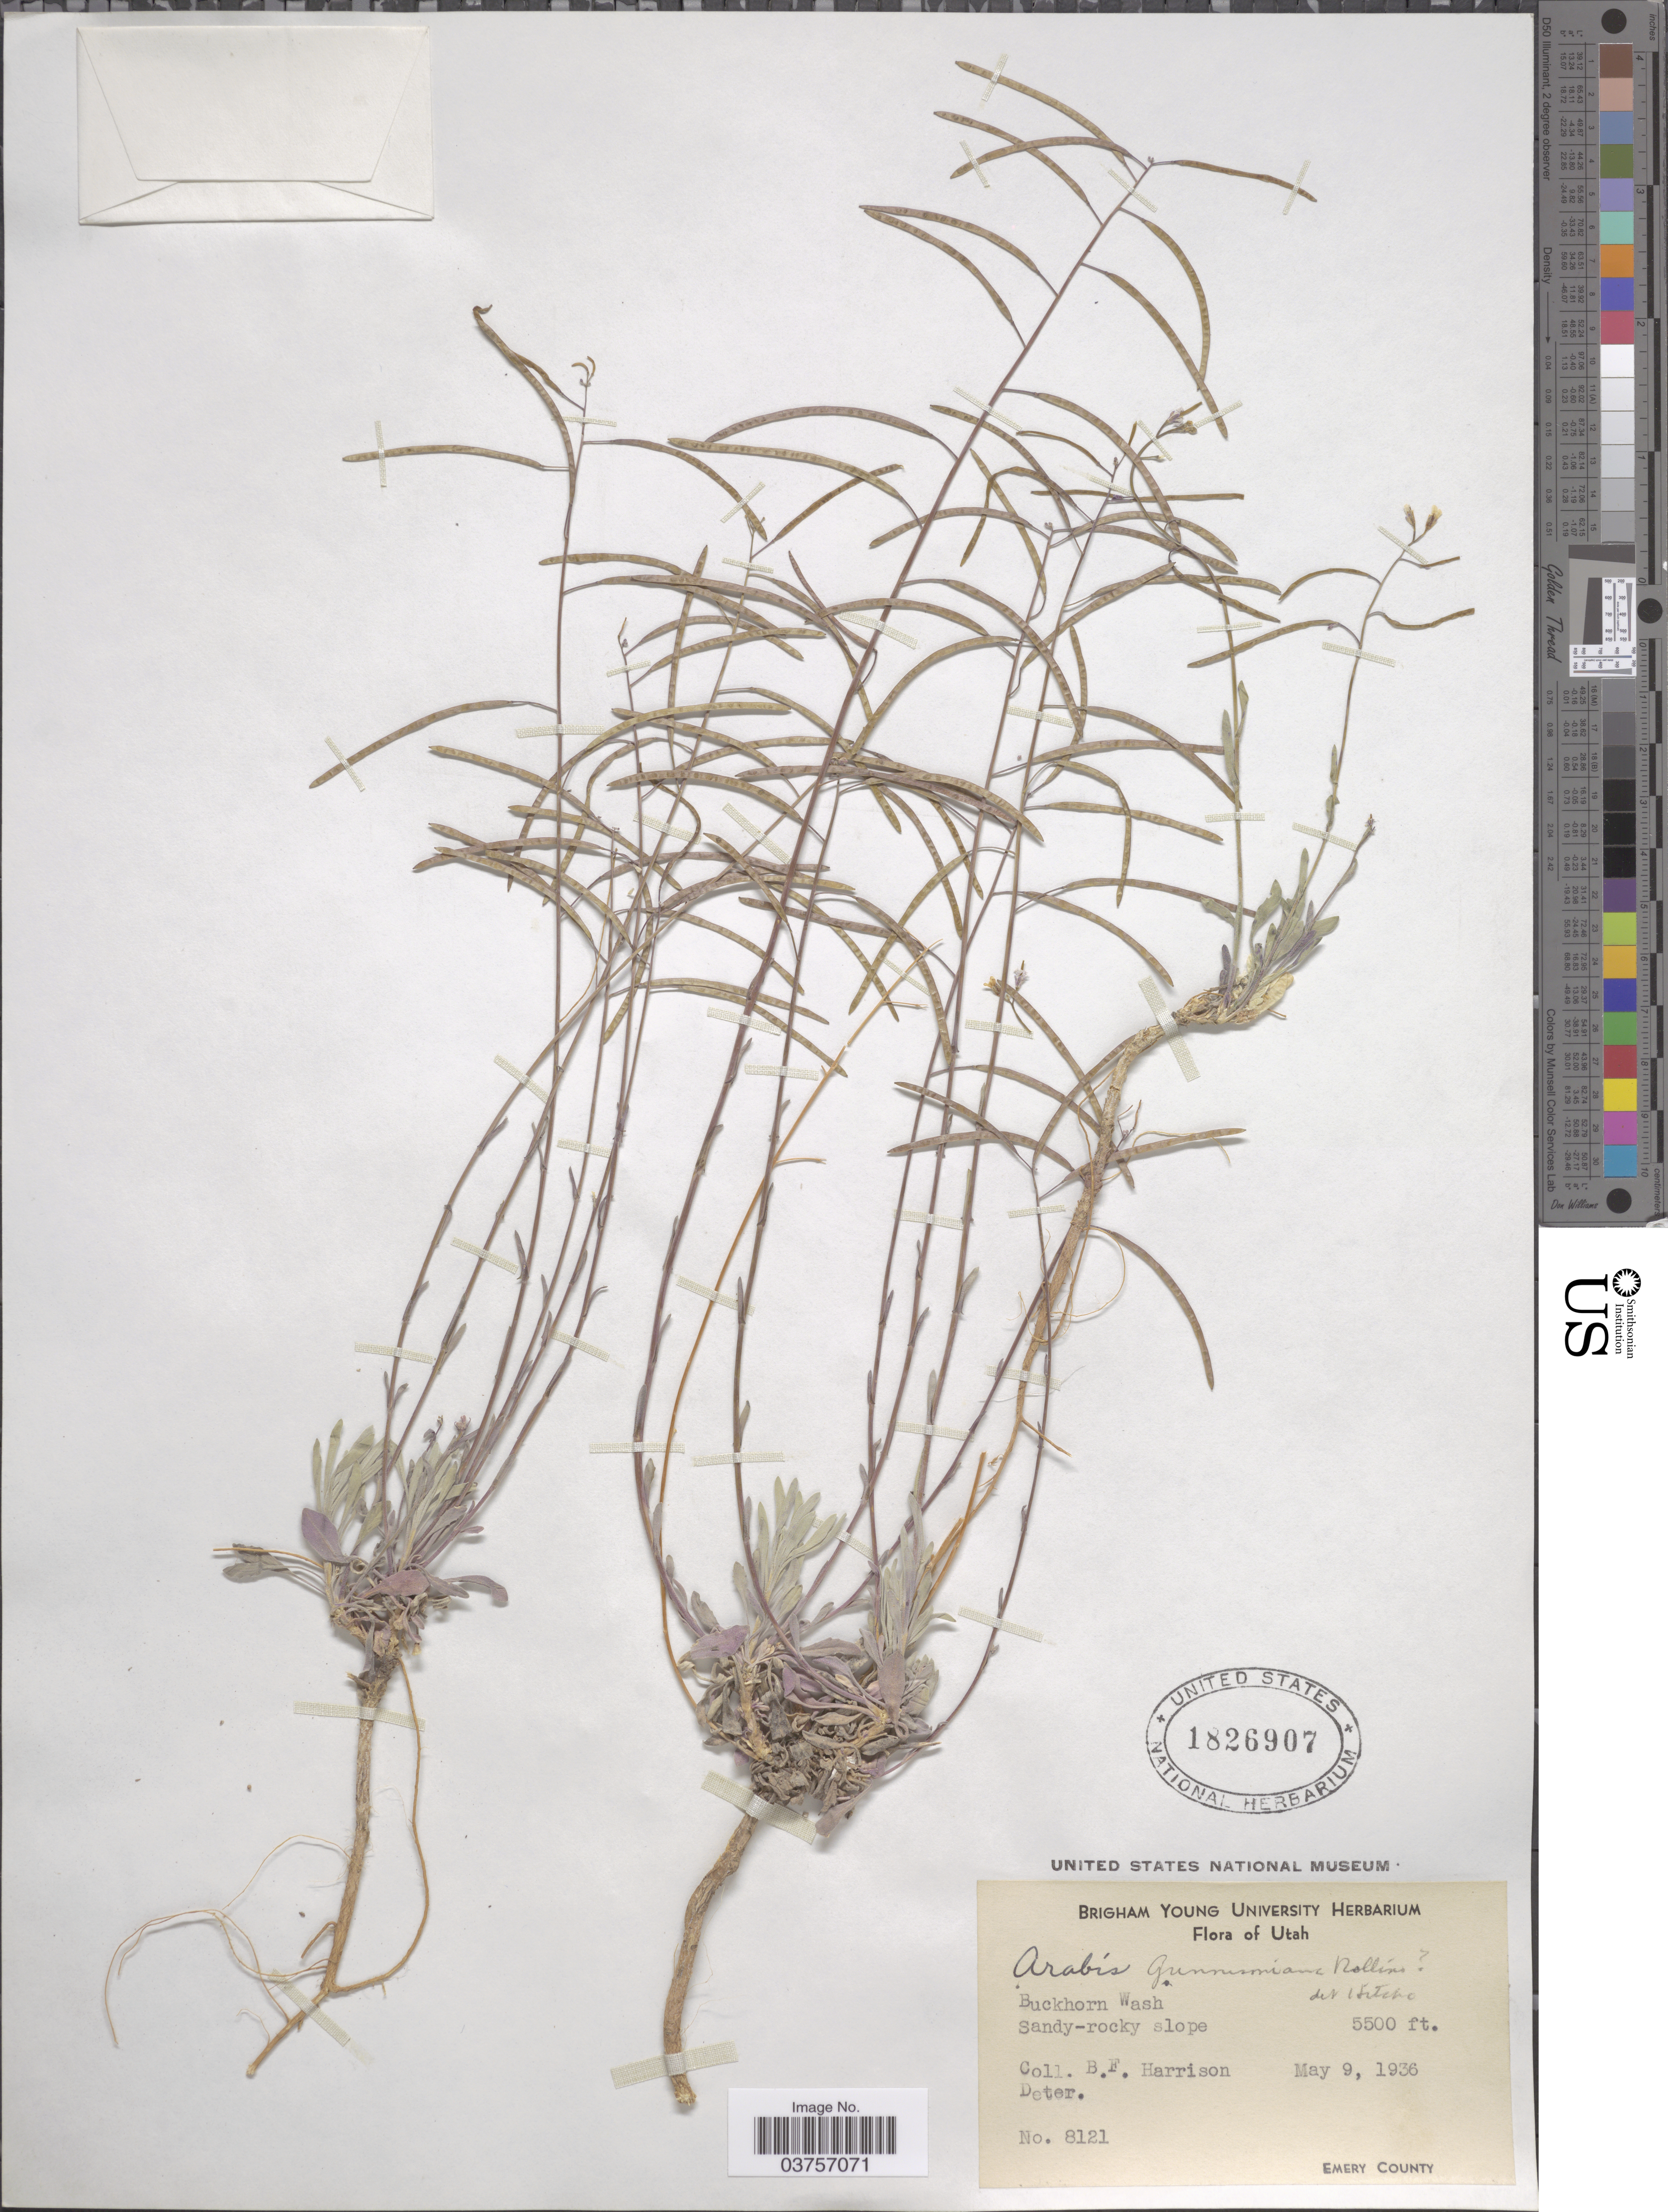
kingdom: Plantae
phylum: Tracheophyta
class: Magnoliopsida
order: Brassicales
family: Brassicaceae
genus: Arabis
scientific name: Arabis gunnisoniana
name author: Rollins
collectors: B. F. Harrison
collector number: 8121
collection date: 1936-05-09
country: United States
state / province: Utah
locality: Buckhorn Wash. Sandy-rocky slope. Emery County.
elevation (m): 1676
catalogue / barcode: US 1826907